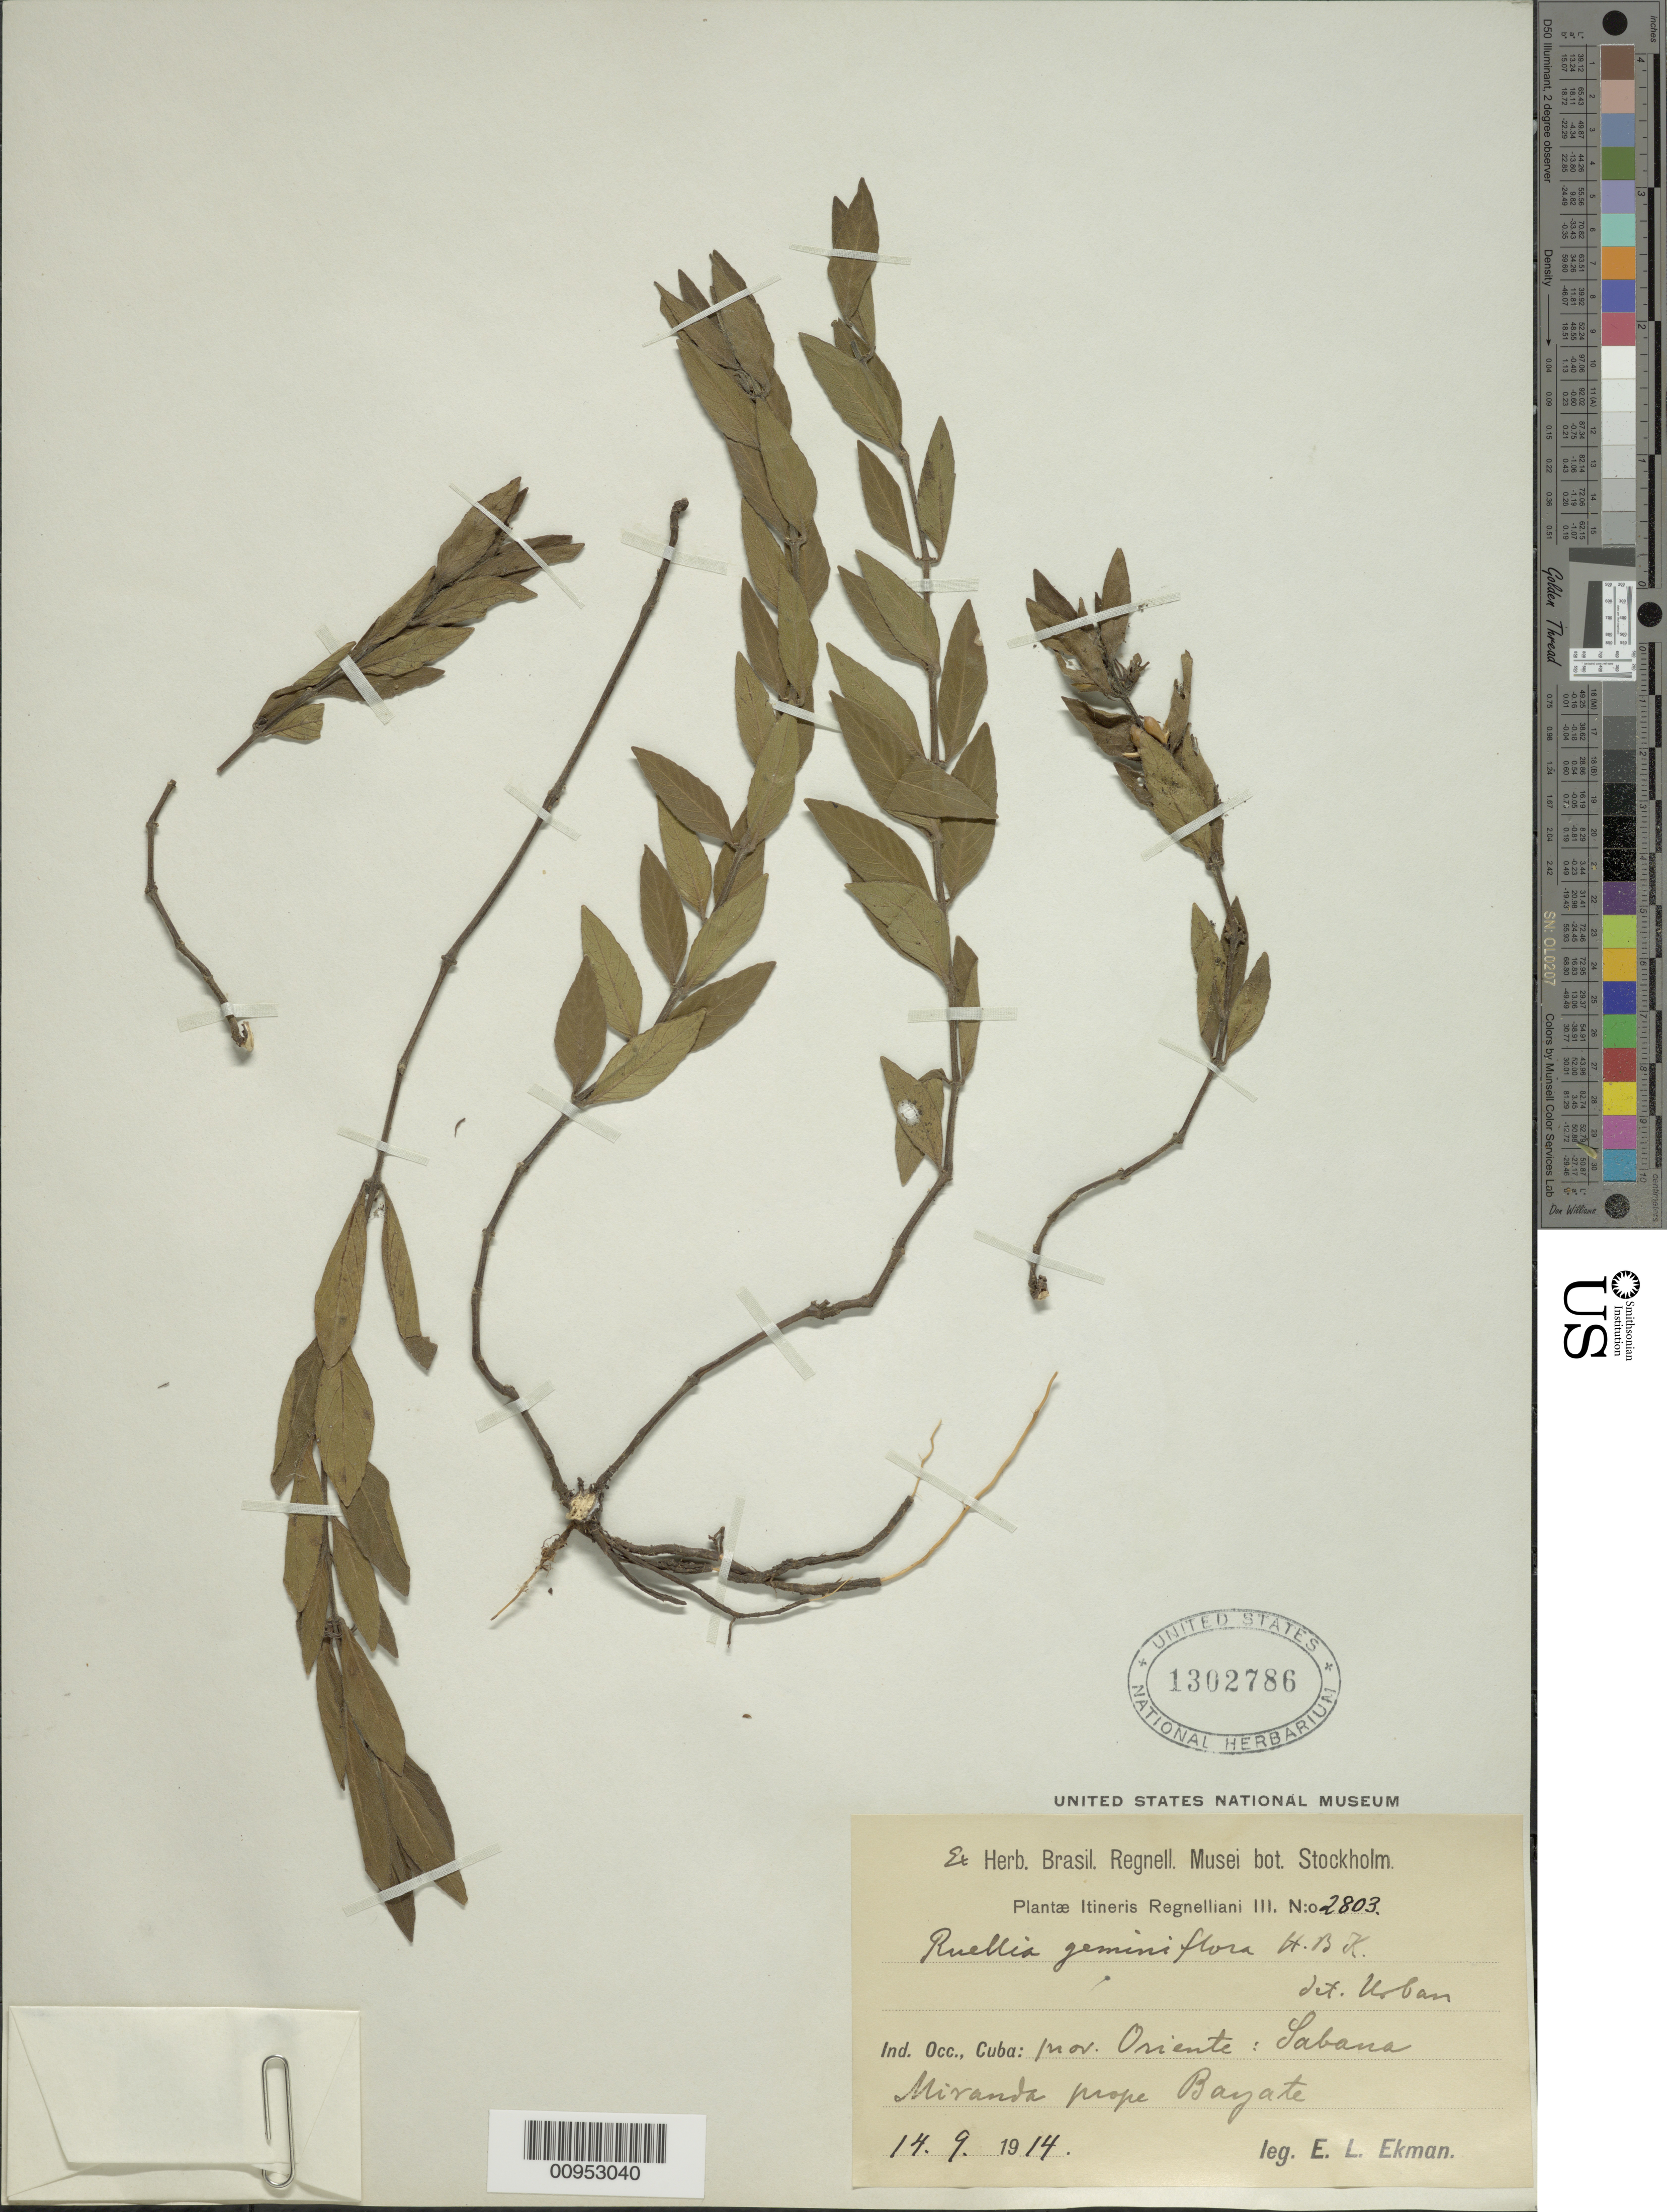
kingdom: Plantae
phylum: Tracheophyta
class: Magnoliopsida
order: Lamiales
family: Acanthaceae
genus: Ruellia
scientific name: Ruellia geminiflora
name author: Kunth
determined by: Urban, --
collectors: E. L. Ekman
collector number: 2803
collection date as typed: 14 Sep 1914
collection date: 1914-09-14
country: Cuba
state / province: Oriente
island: Cuba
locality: Sabana Miranda prope Bayate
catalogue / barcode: US 1302786